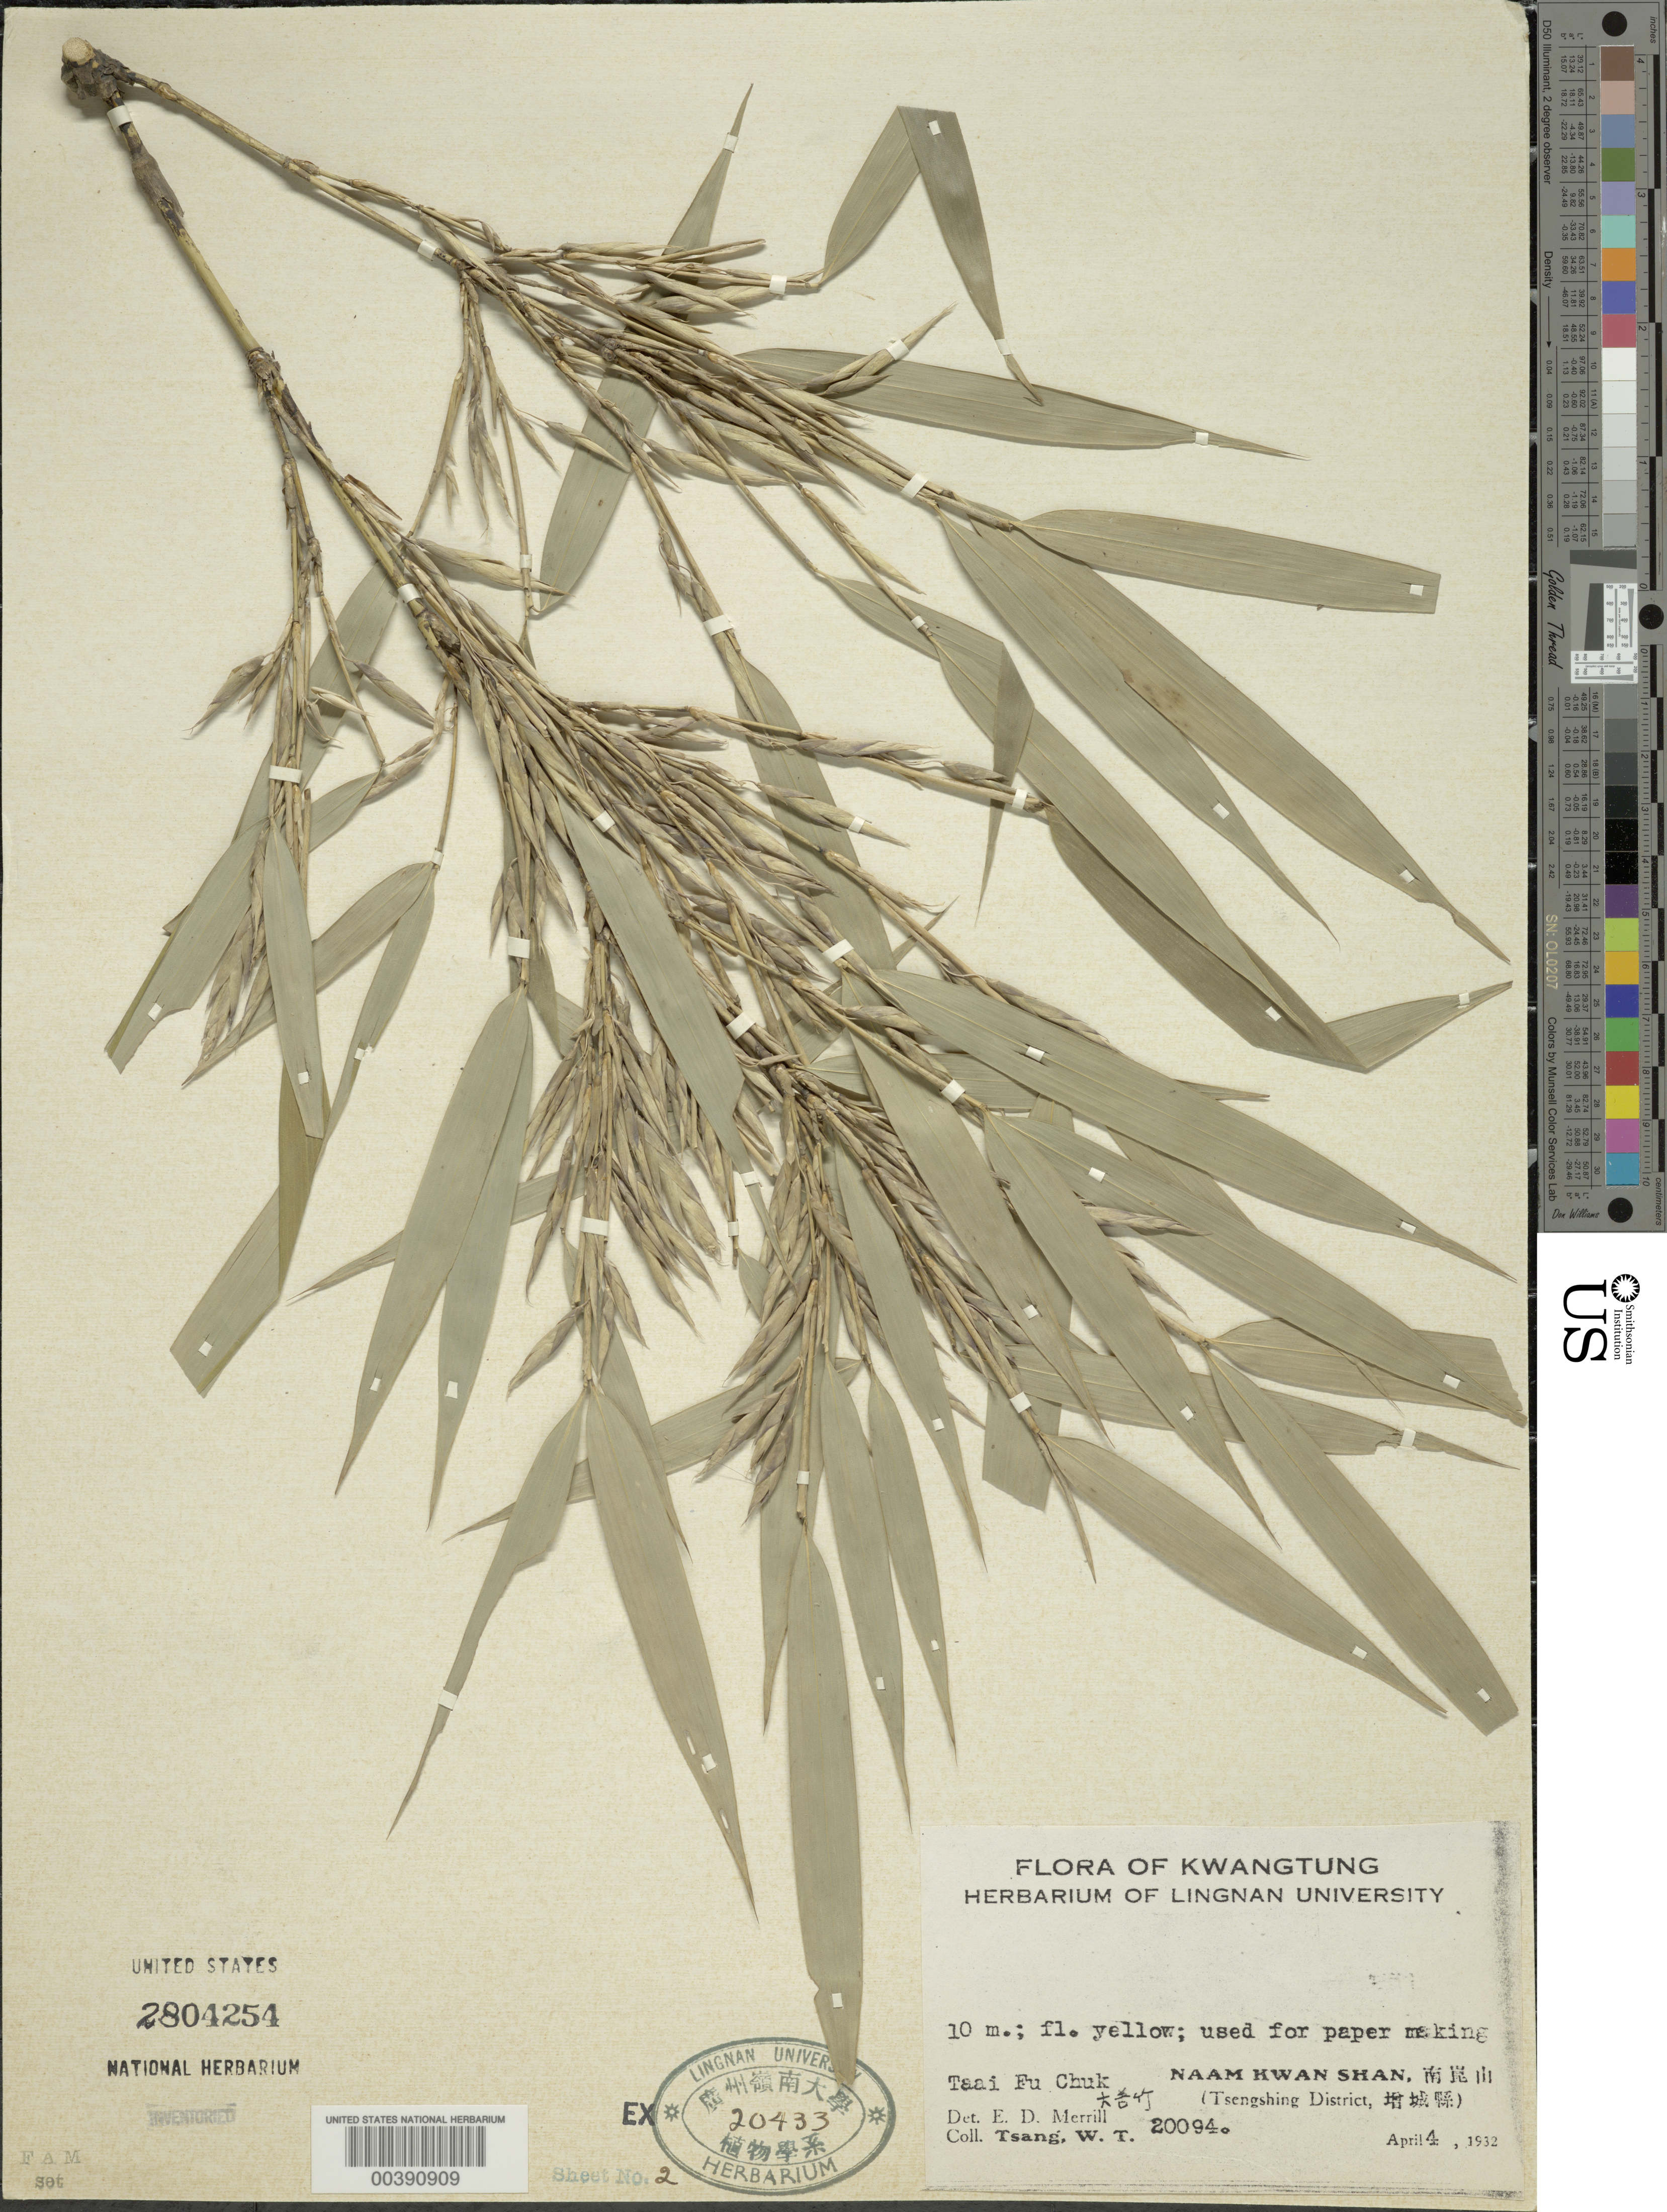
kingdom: Plantae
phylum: Tracheophyta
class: Liliopsida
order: Poales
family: Poaceae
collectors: W. T. Tsang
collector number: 20094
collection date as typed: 04 Apr 1932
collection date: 1932-04-04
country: China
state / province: Guangdong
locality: Naam kwan shan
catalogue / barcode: US 2804254